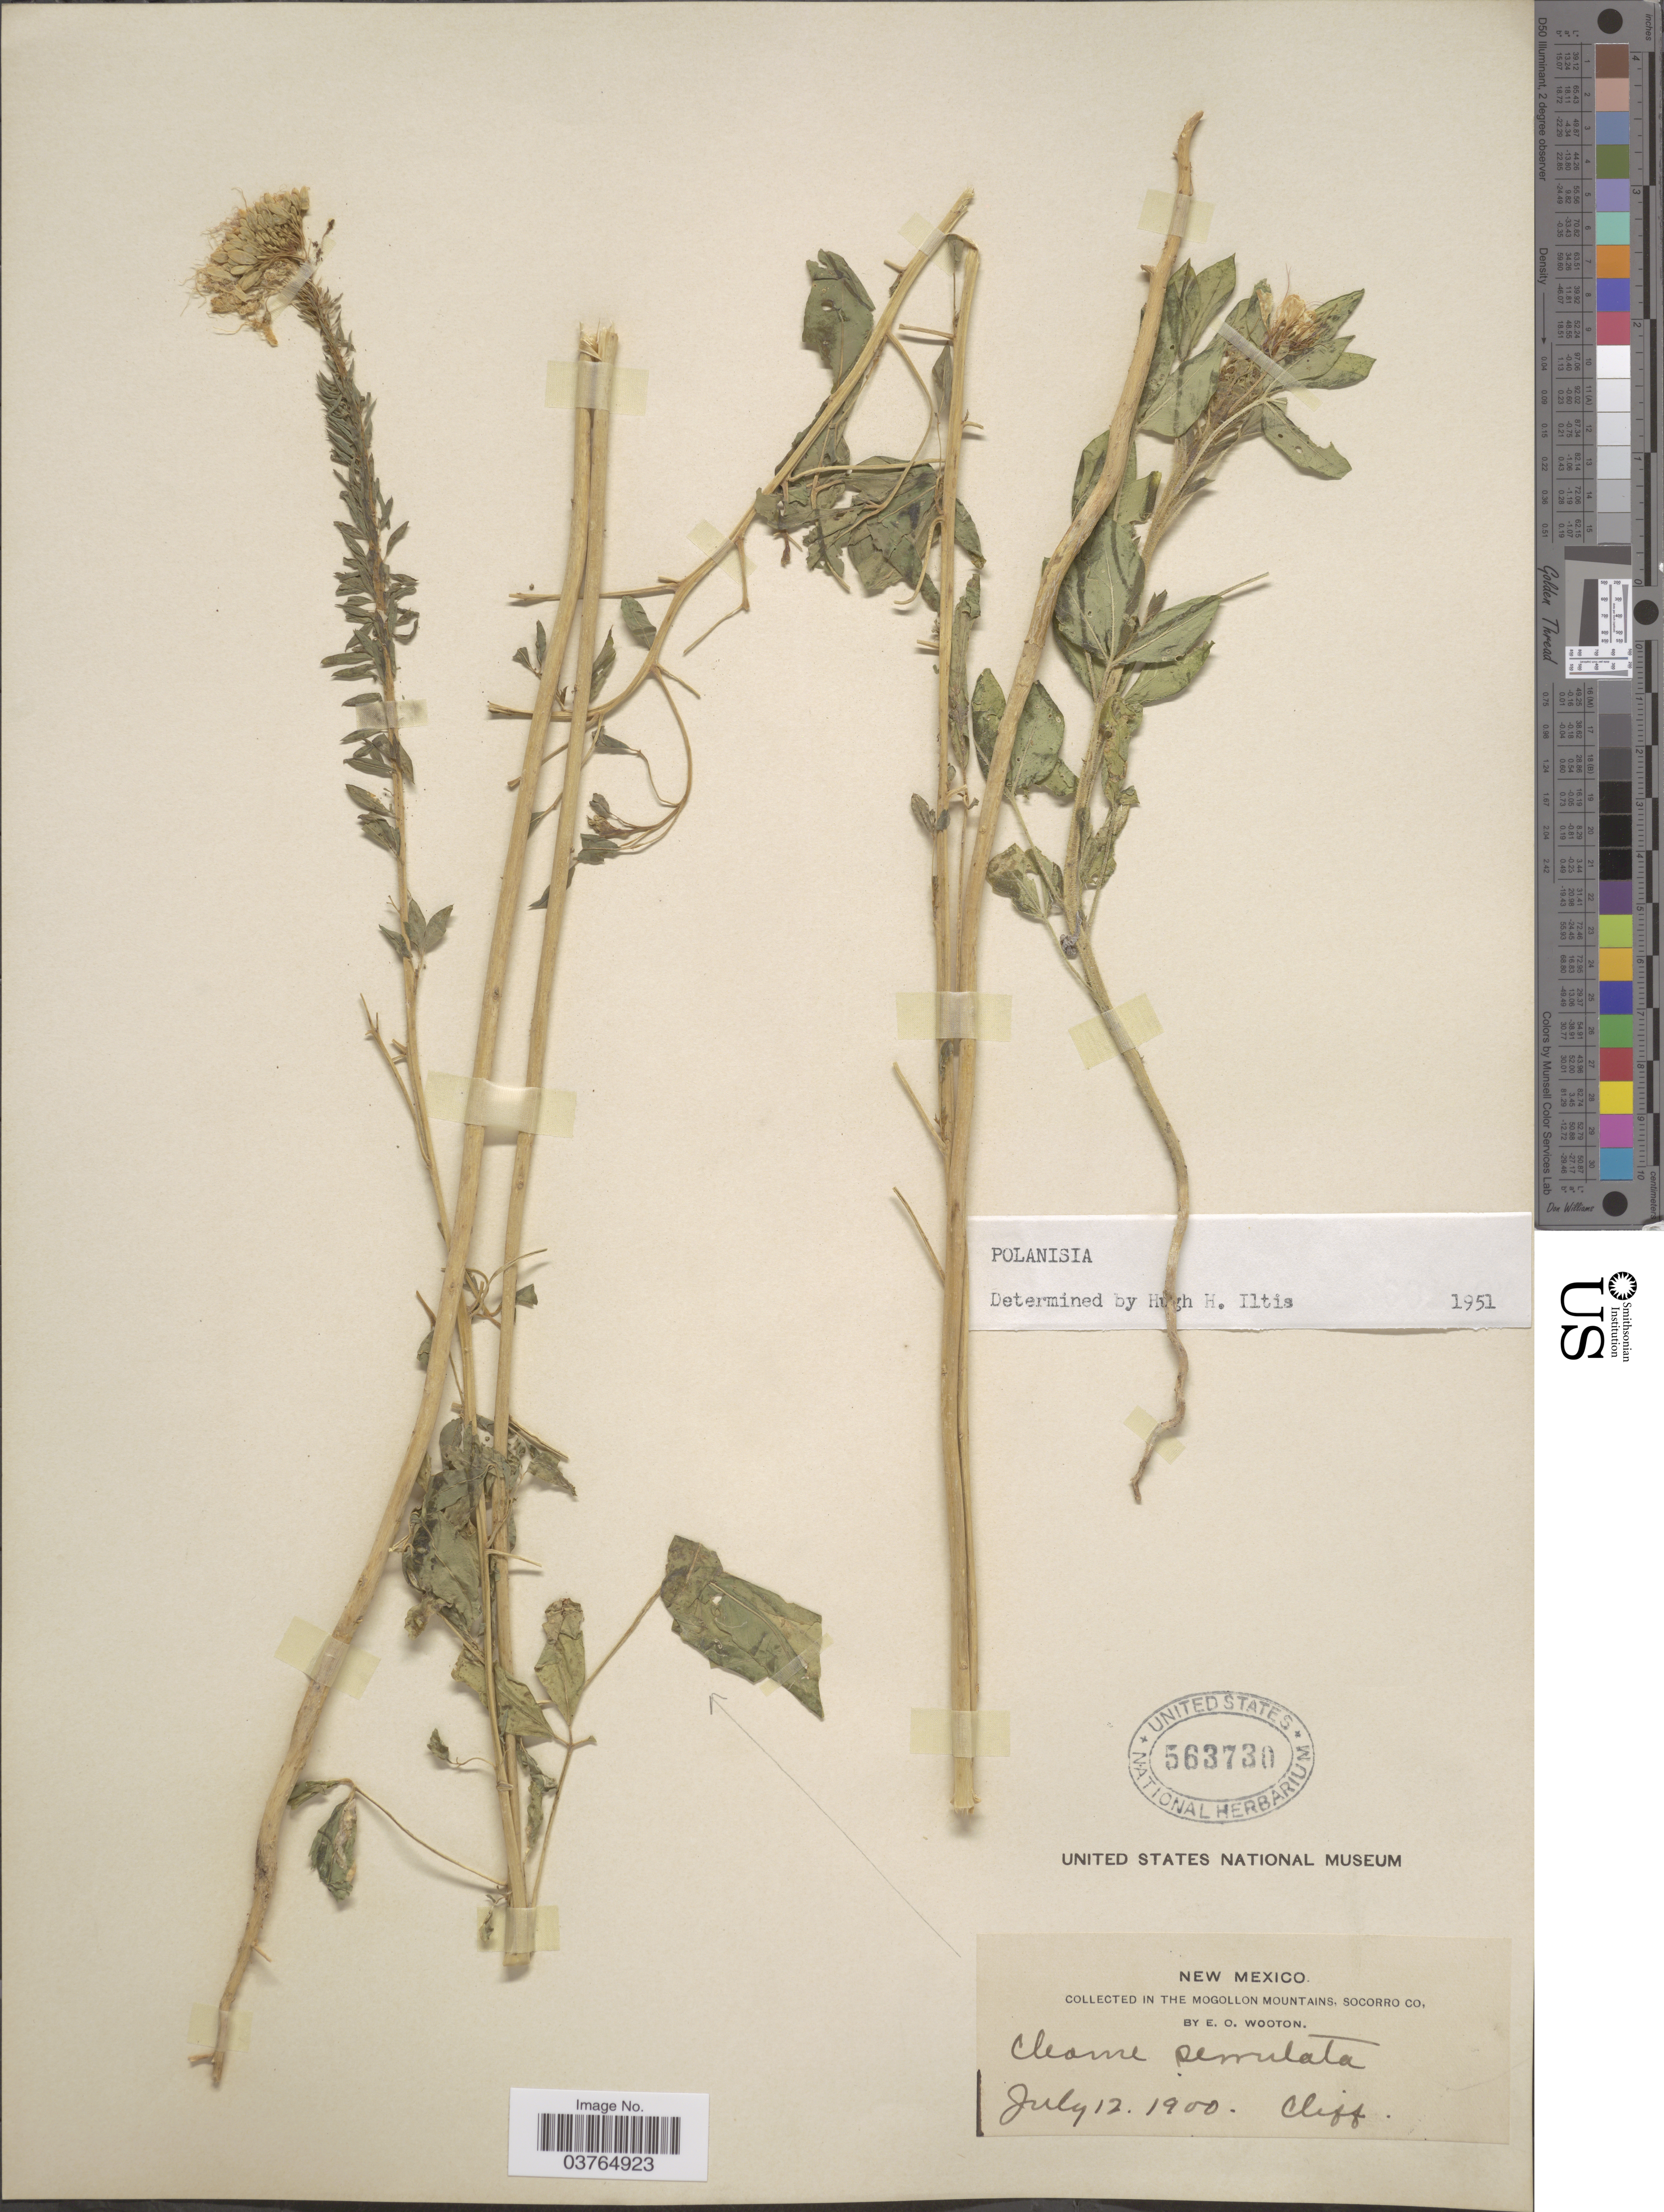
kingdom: Plantae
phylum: Tracheophyta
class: Magnoliopsida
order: Brassicales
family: Cleomaceae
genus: Cleomella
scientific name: Cleomella serrulata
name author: (Pursh) Roalson & J.C. Hall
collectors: E. O. Wooton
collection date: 1900-07-12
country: United States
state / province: New Mexico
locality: In the Mogollon Mountains, Socorro Co.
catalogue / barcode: US 563730